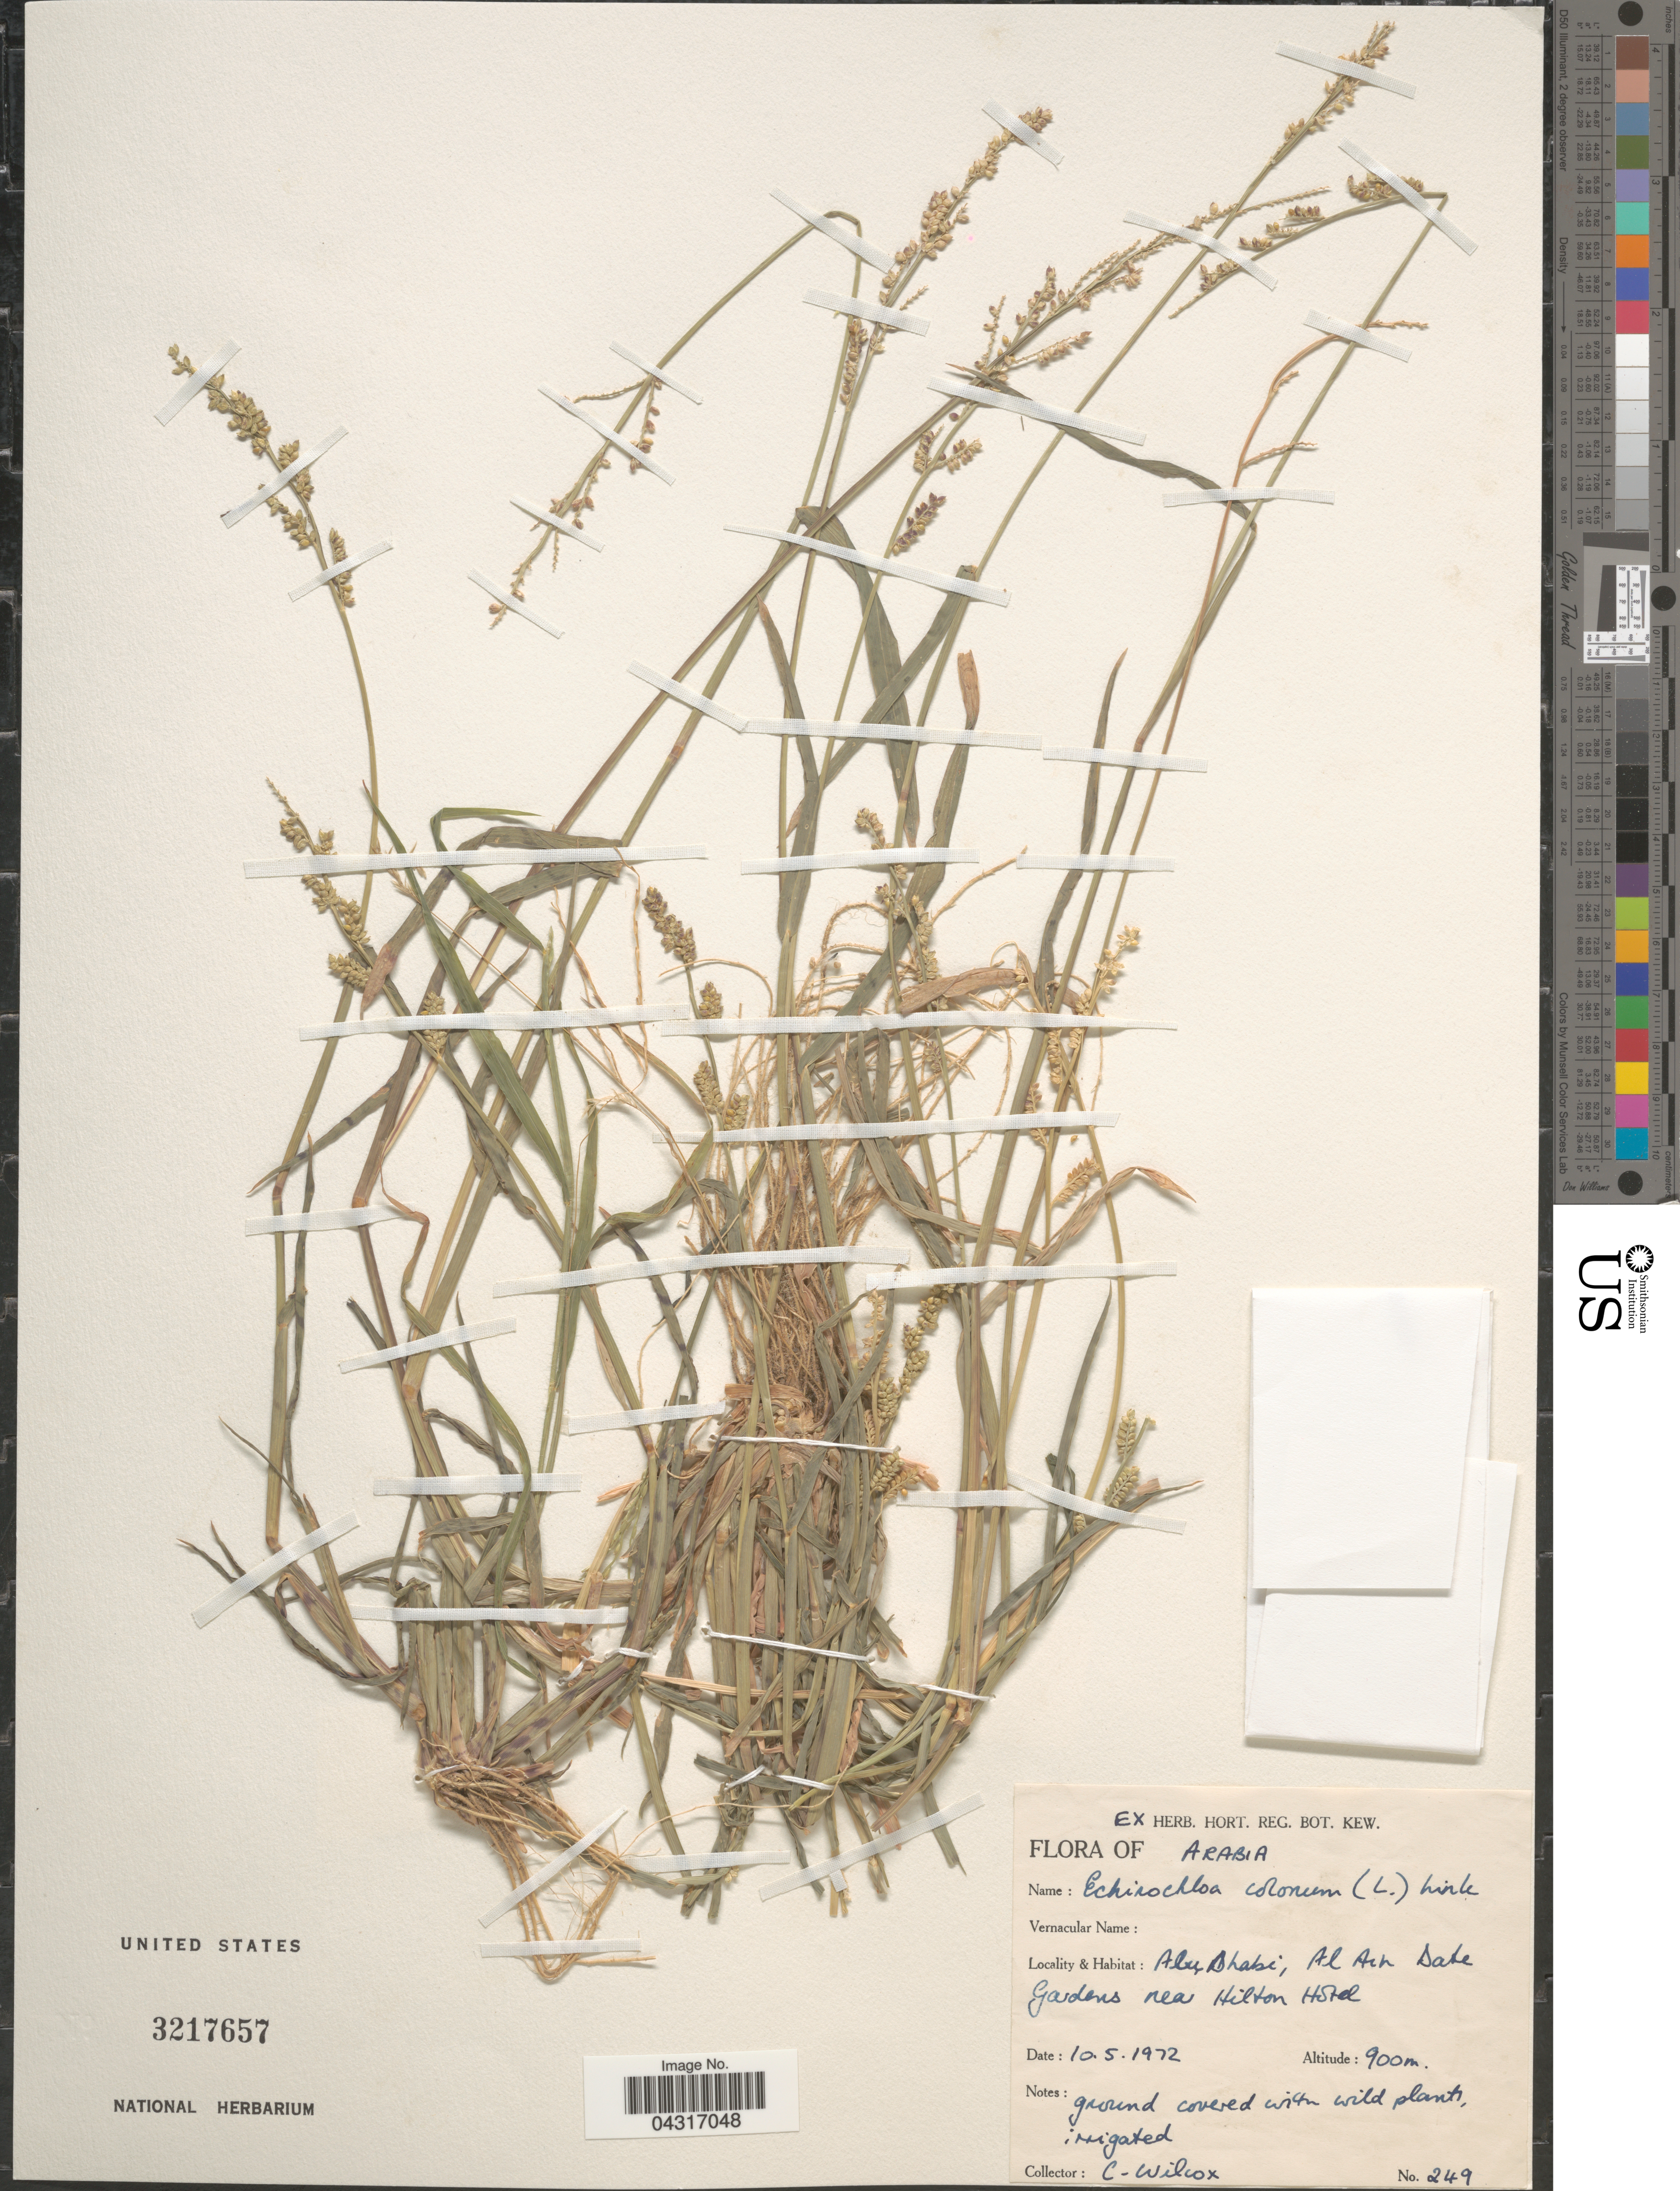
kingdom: Plantae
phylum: Tracheophyta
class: Liliopsida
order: Poales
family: Poaceae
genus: Echinochloa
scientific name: Echinochloa colona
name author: (L.) Link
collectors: C. Wilcox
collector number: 249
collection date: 1972-05-10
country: United Arab Emirates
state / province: Abu Zaby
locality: Arabia. Abu Dhabi, Al Ain Date [interpreted]. Gardens near Hilton Hotel.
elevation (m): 900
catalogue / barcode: US 3217657